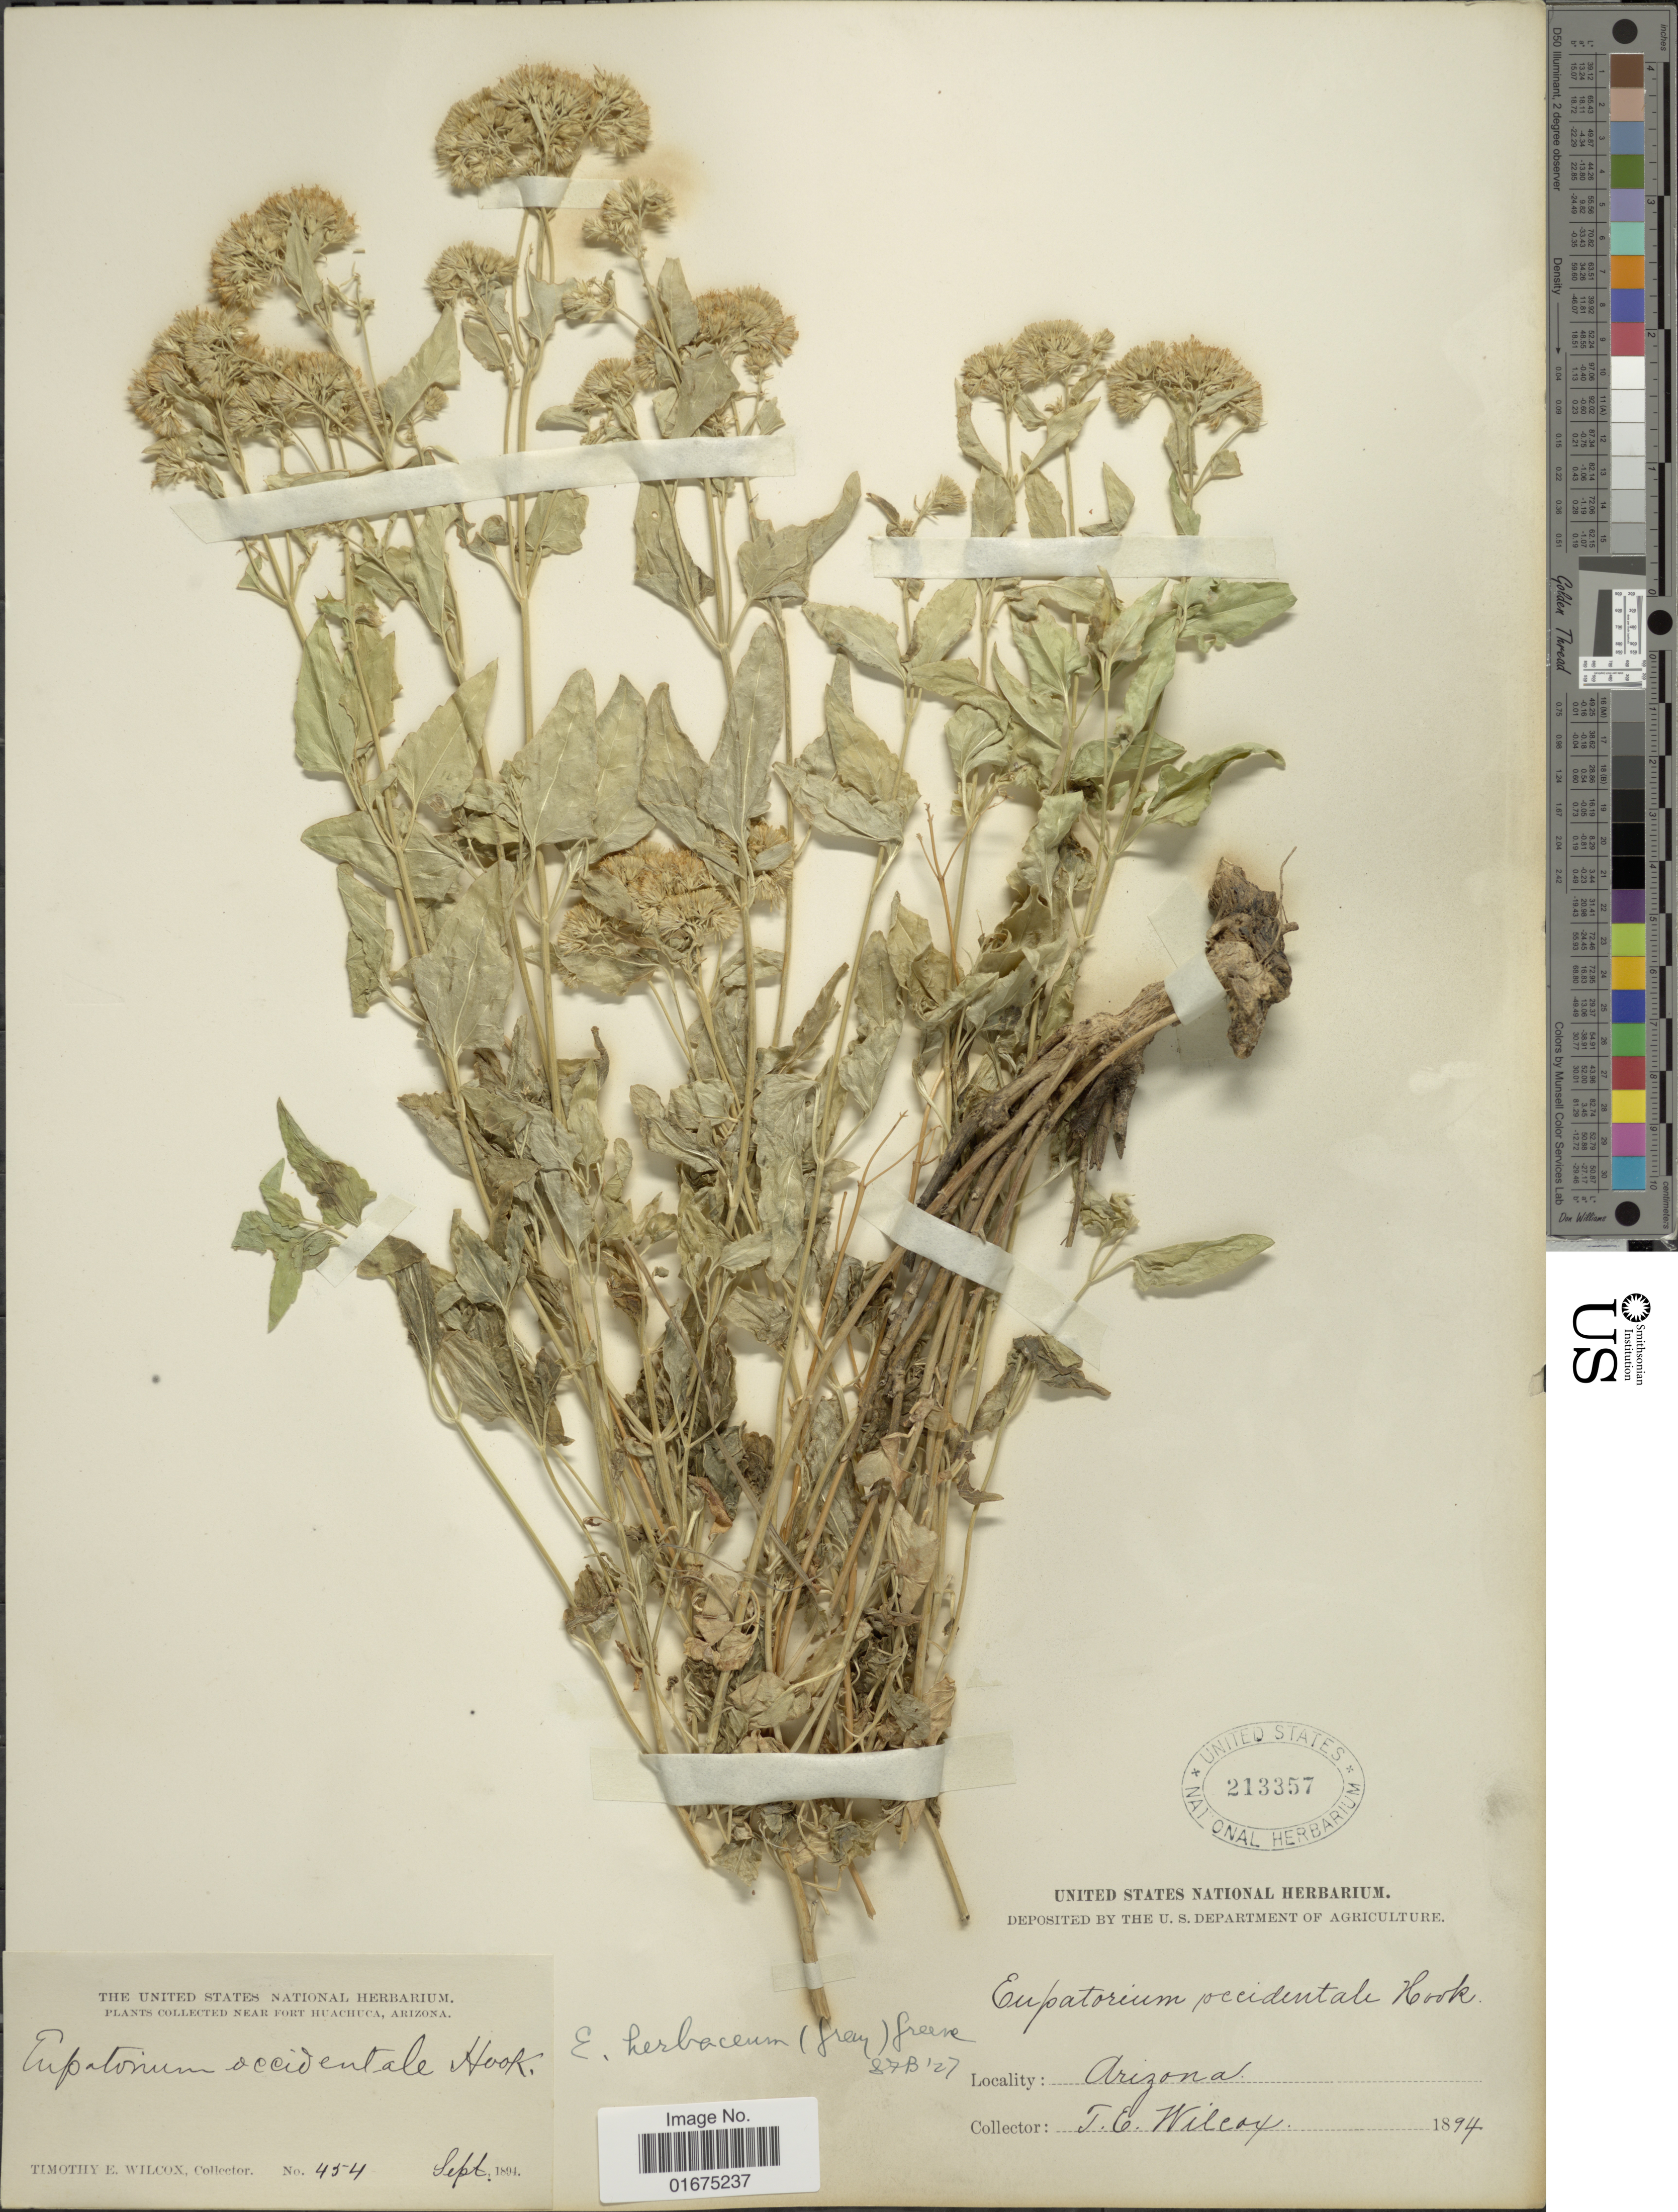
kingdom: Plantae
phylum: Tracheophyta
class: Magnoliopsida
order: Asterales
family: Asteraceae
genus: Ageratina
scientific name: Ageratina herbacea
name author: (A. Gray) R.M. King & H. Rob.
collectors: T. E. Wilcox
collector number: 454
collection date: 1894-09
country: United States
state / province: Arizona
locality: Near Fort Huachuca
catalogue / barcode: US 213357